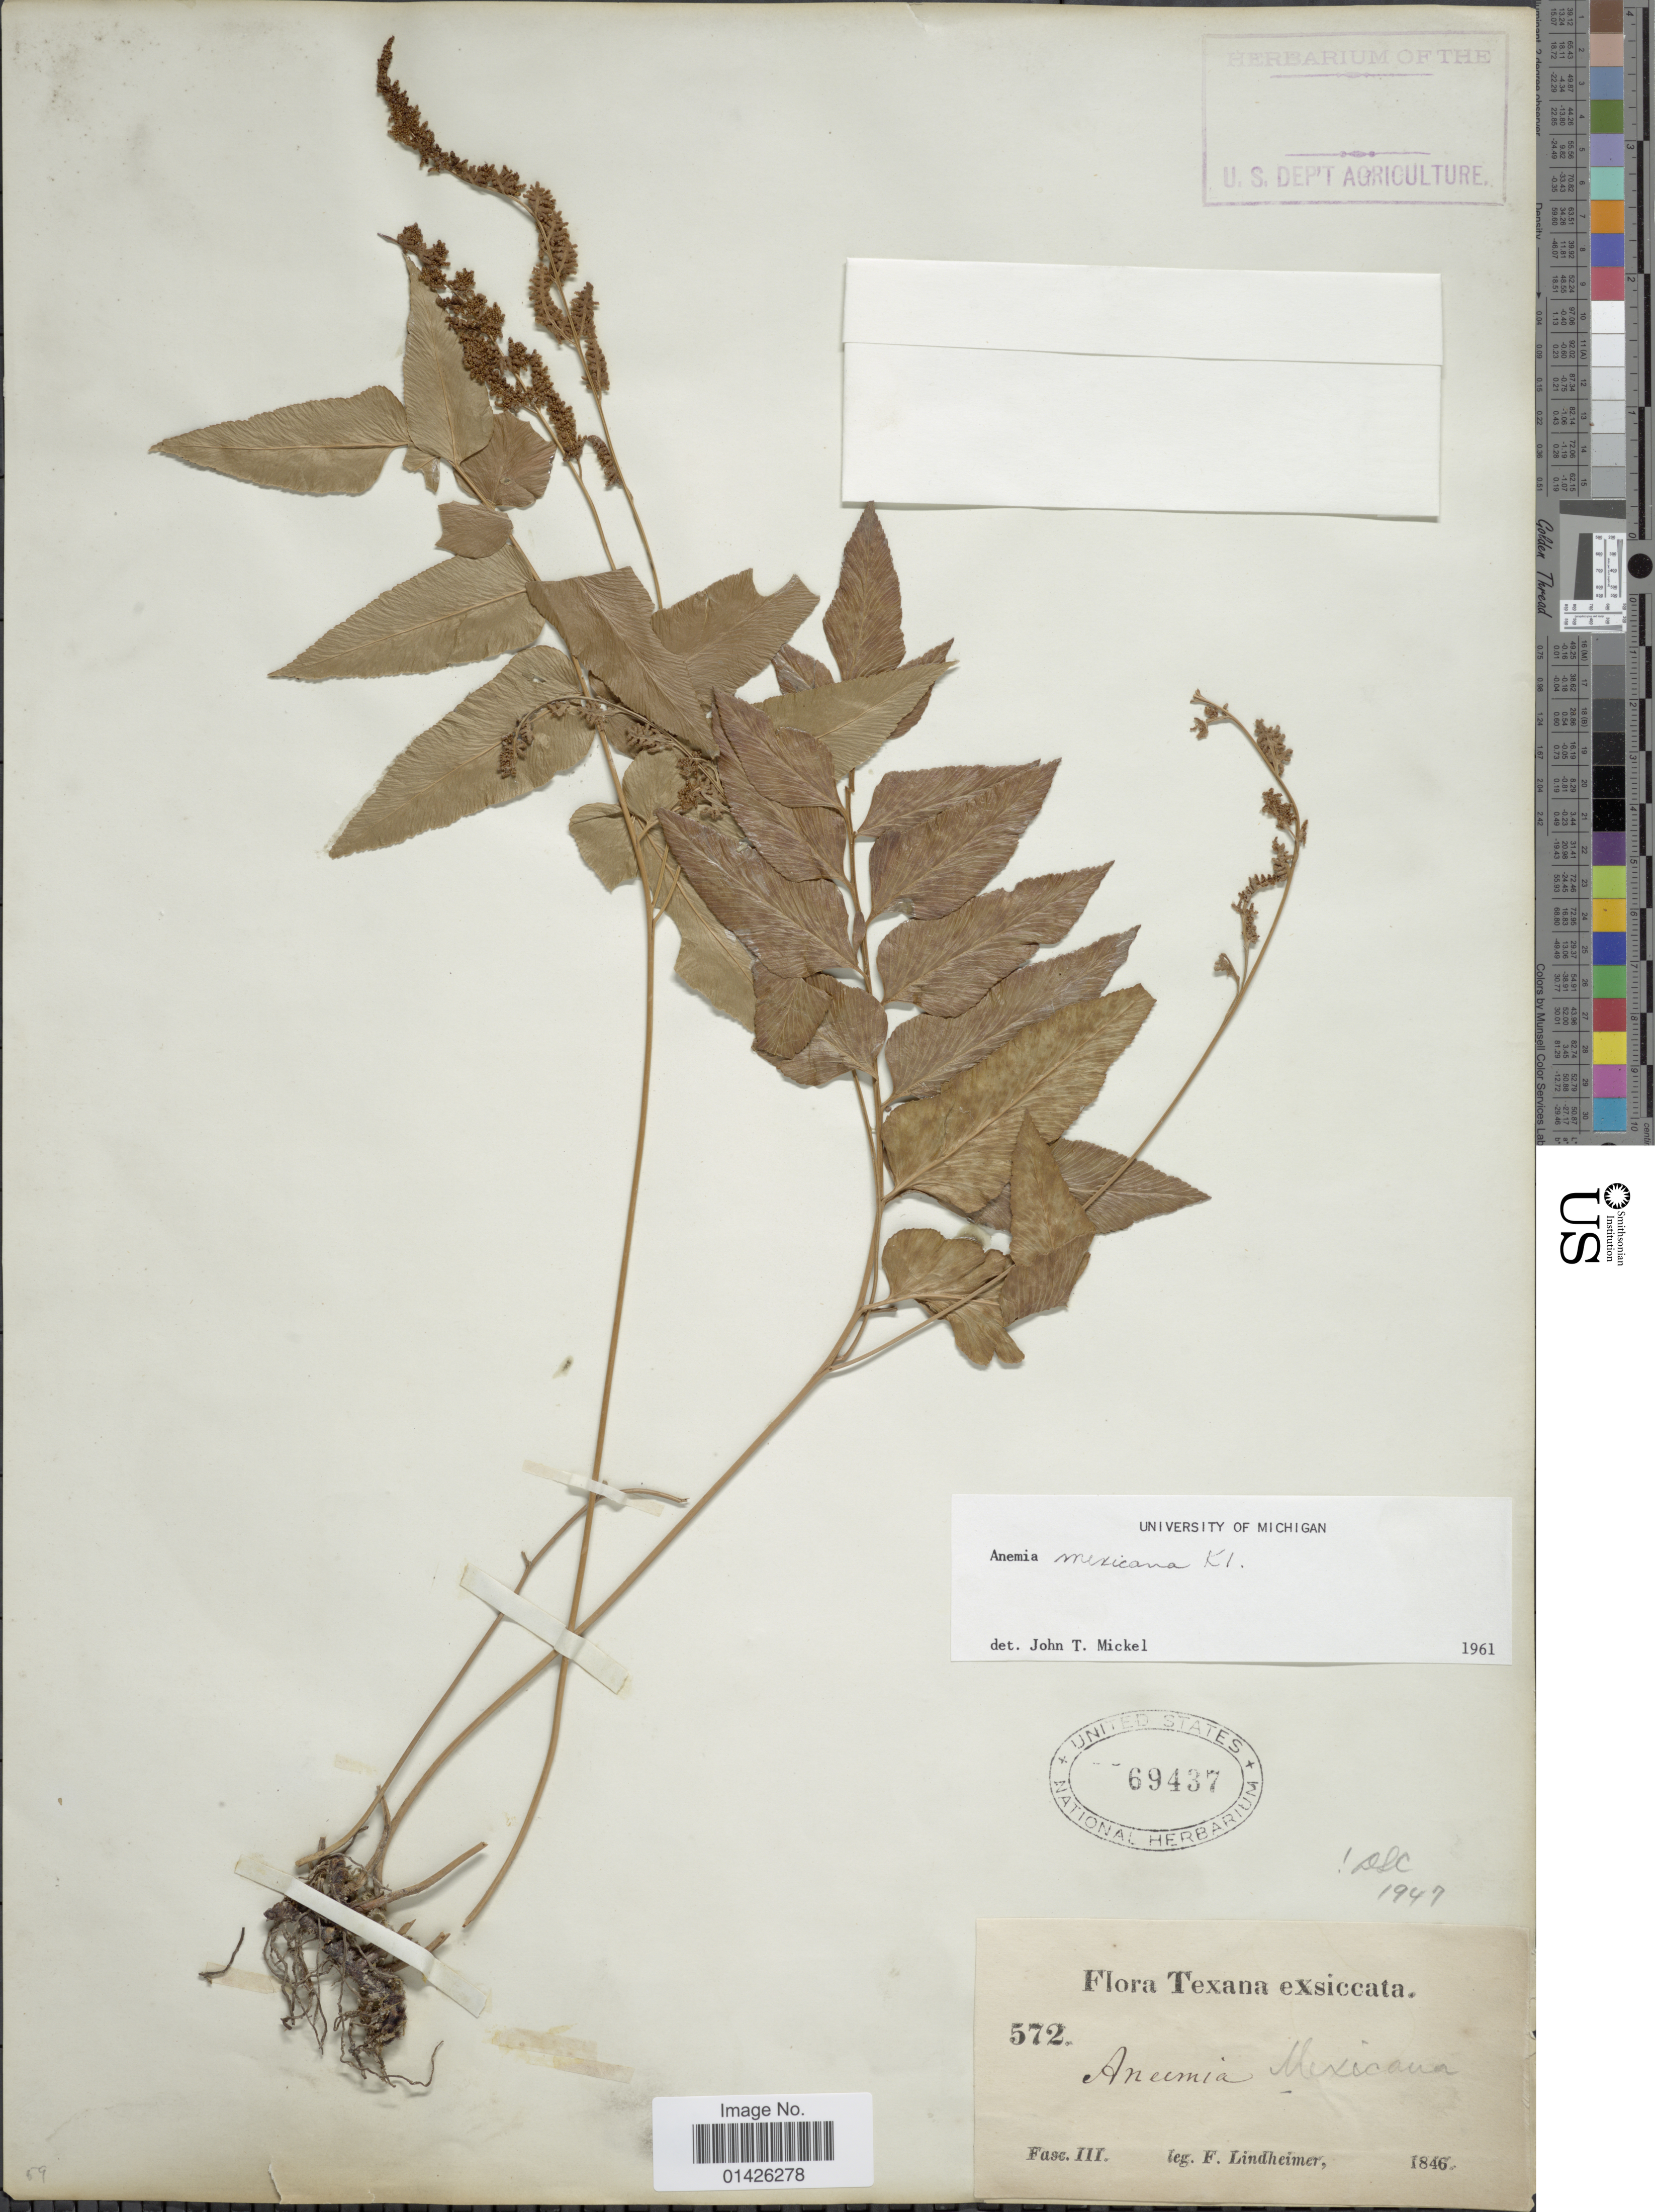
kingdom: Plantae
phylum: Tracheophyta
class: Polypodiopsida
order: Schizaeales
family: Anemiaceae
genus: Anemia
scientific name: Anemia mexicana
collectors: F. Lindheimer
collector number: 572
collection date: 1846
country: United States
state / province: Texas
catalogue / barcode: US 69437